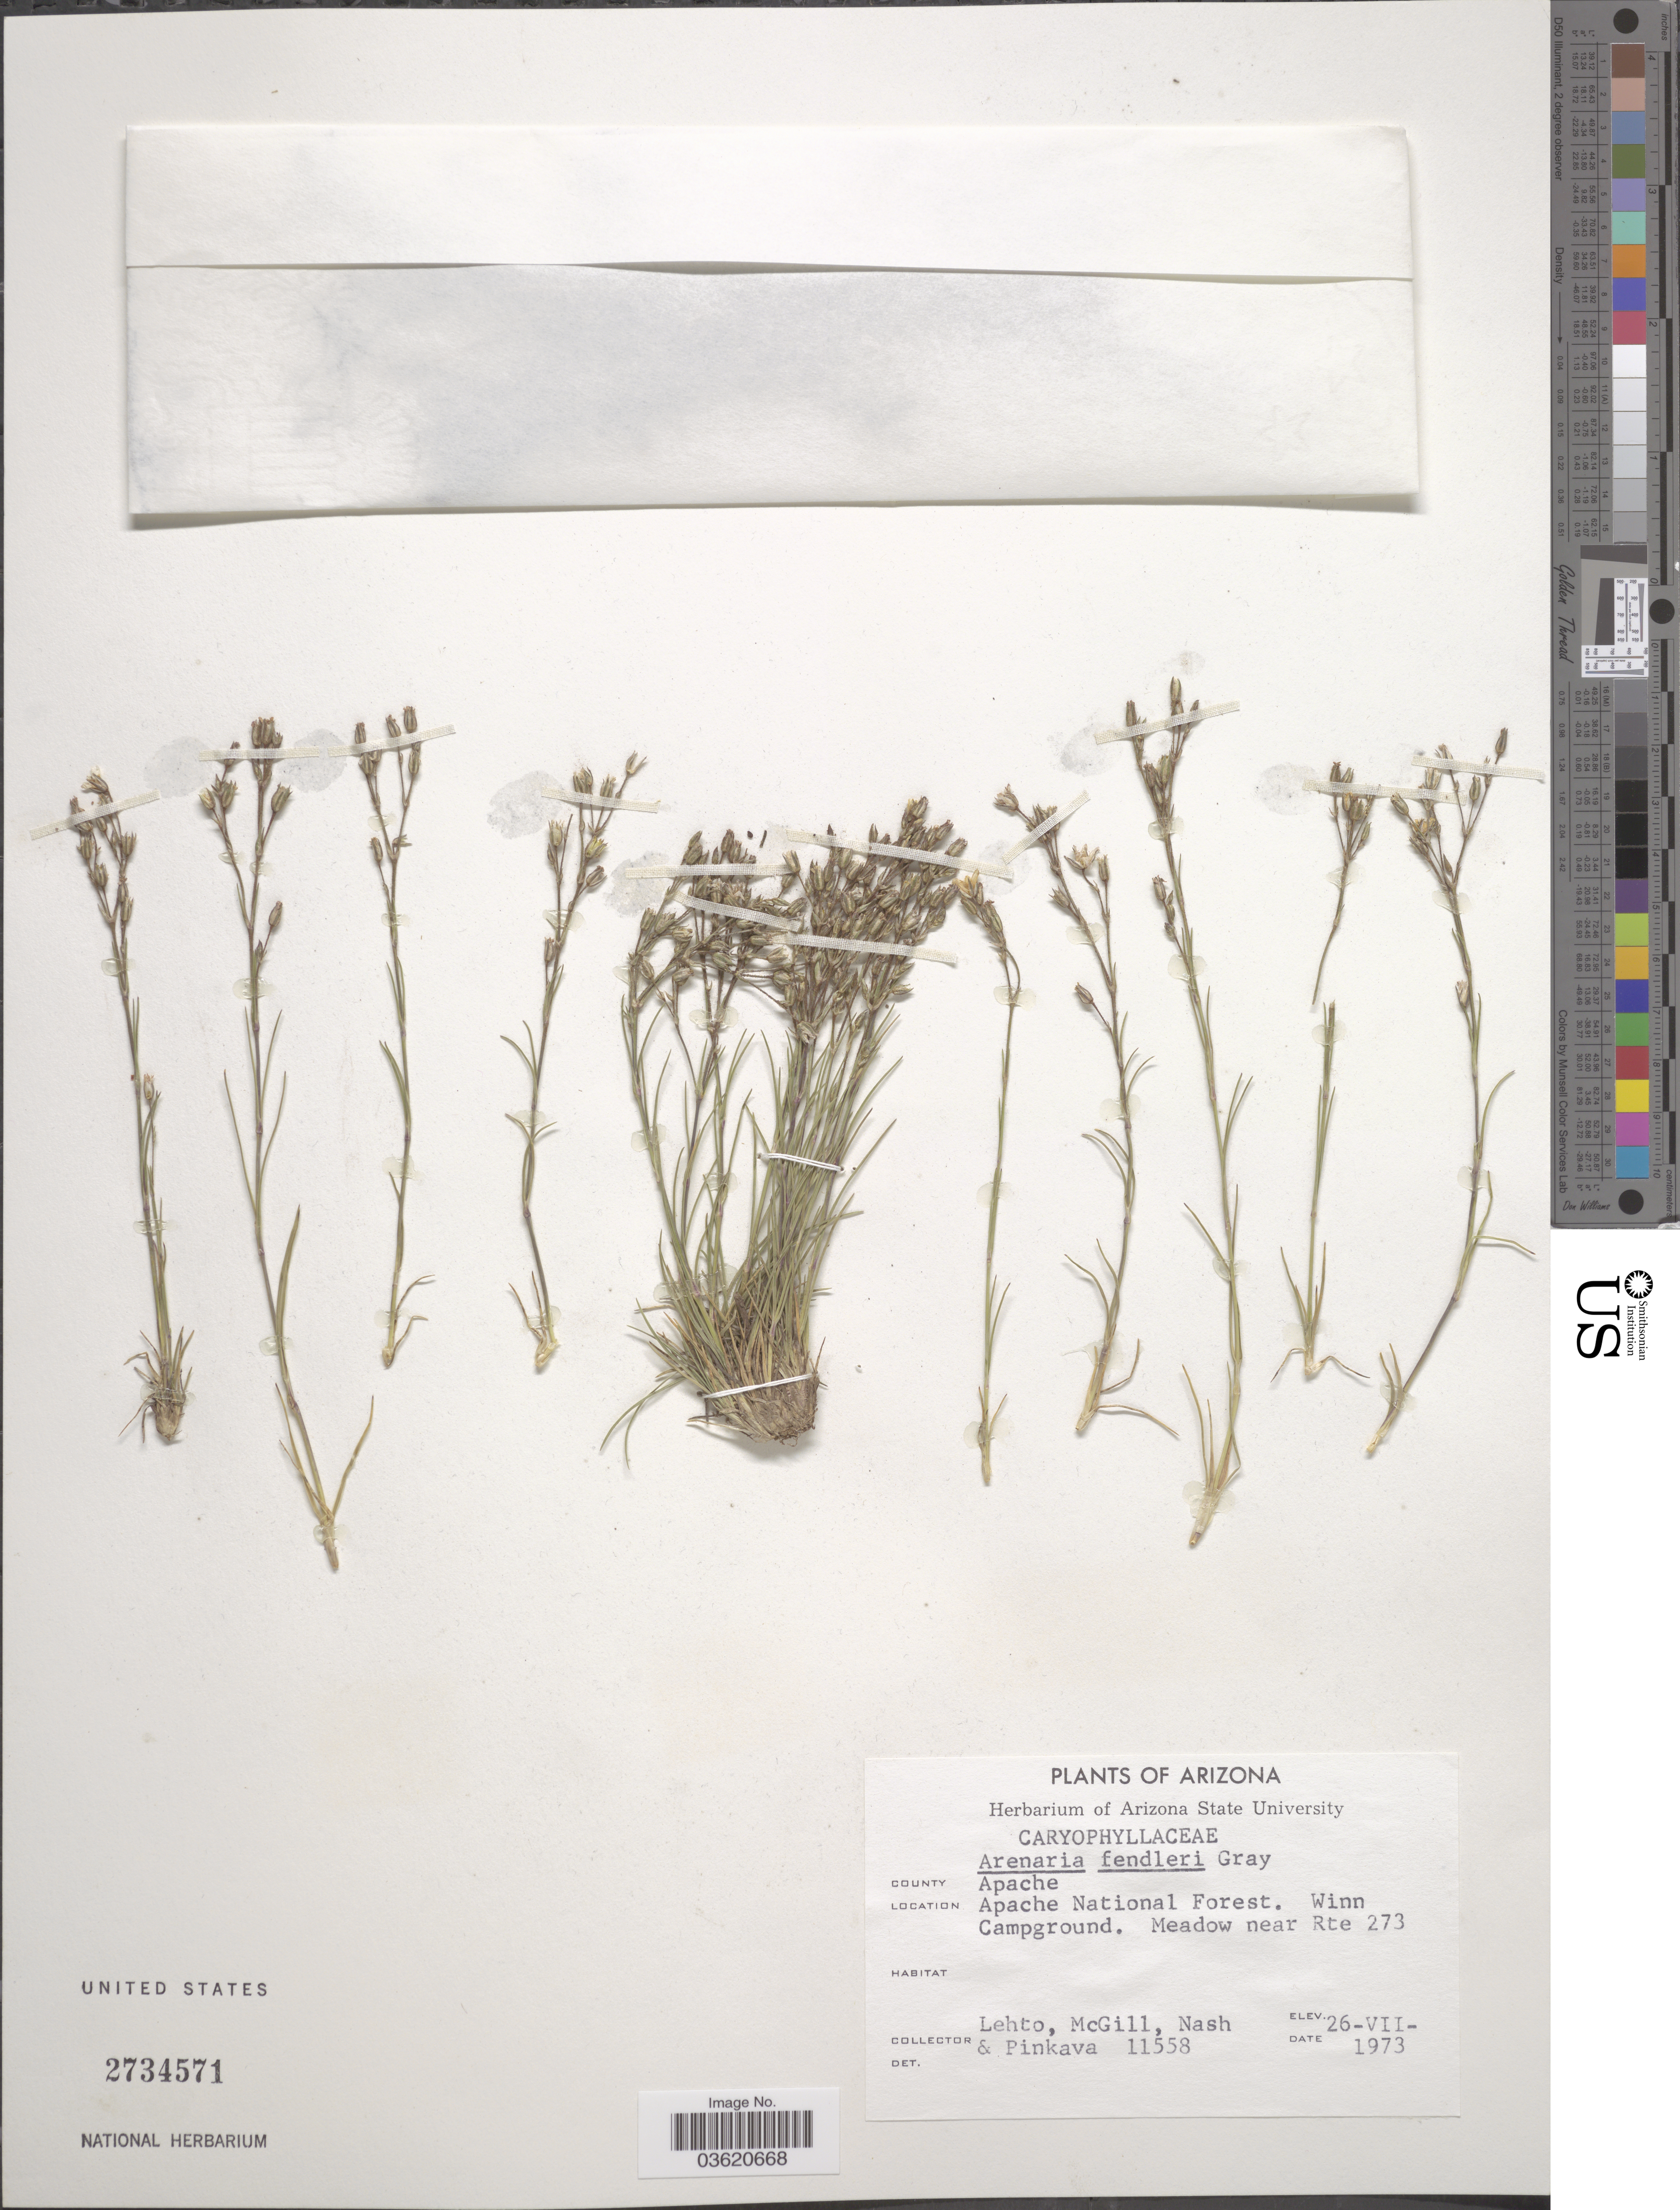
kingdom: Plantae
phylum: Tracheophyta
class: Magnoliopsida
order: Caryophyllales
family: Caryophyllaceae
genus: Eremogone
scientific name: Eremogone fendleri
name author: (A. Gray) Ikonn.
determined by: U.S. National Herbarium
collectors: -. Lehto, -. McGill, -- Nash & -. Pinkava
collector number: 11558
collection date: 1973-07-26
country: United States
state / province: Arizona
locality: County Apache. Apache National Forest. Winn Campground. Meadow near Rte 273.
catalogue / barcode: US 2734571